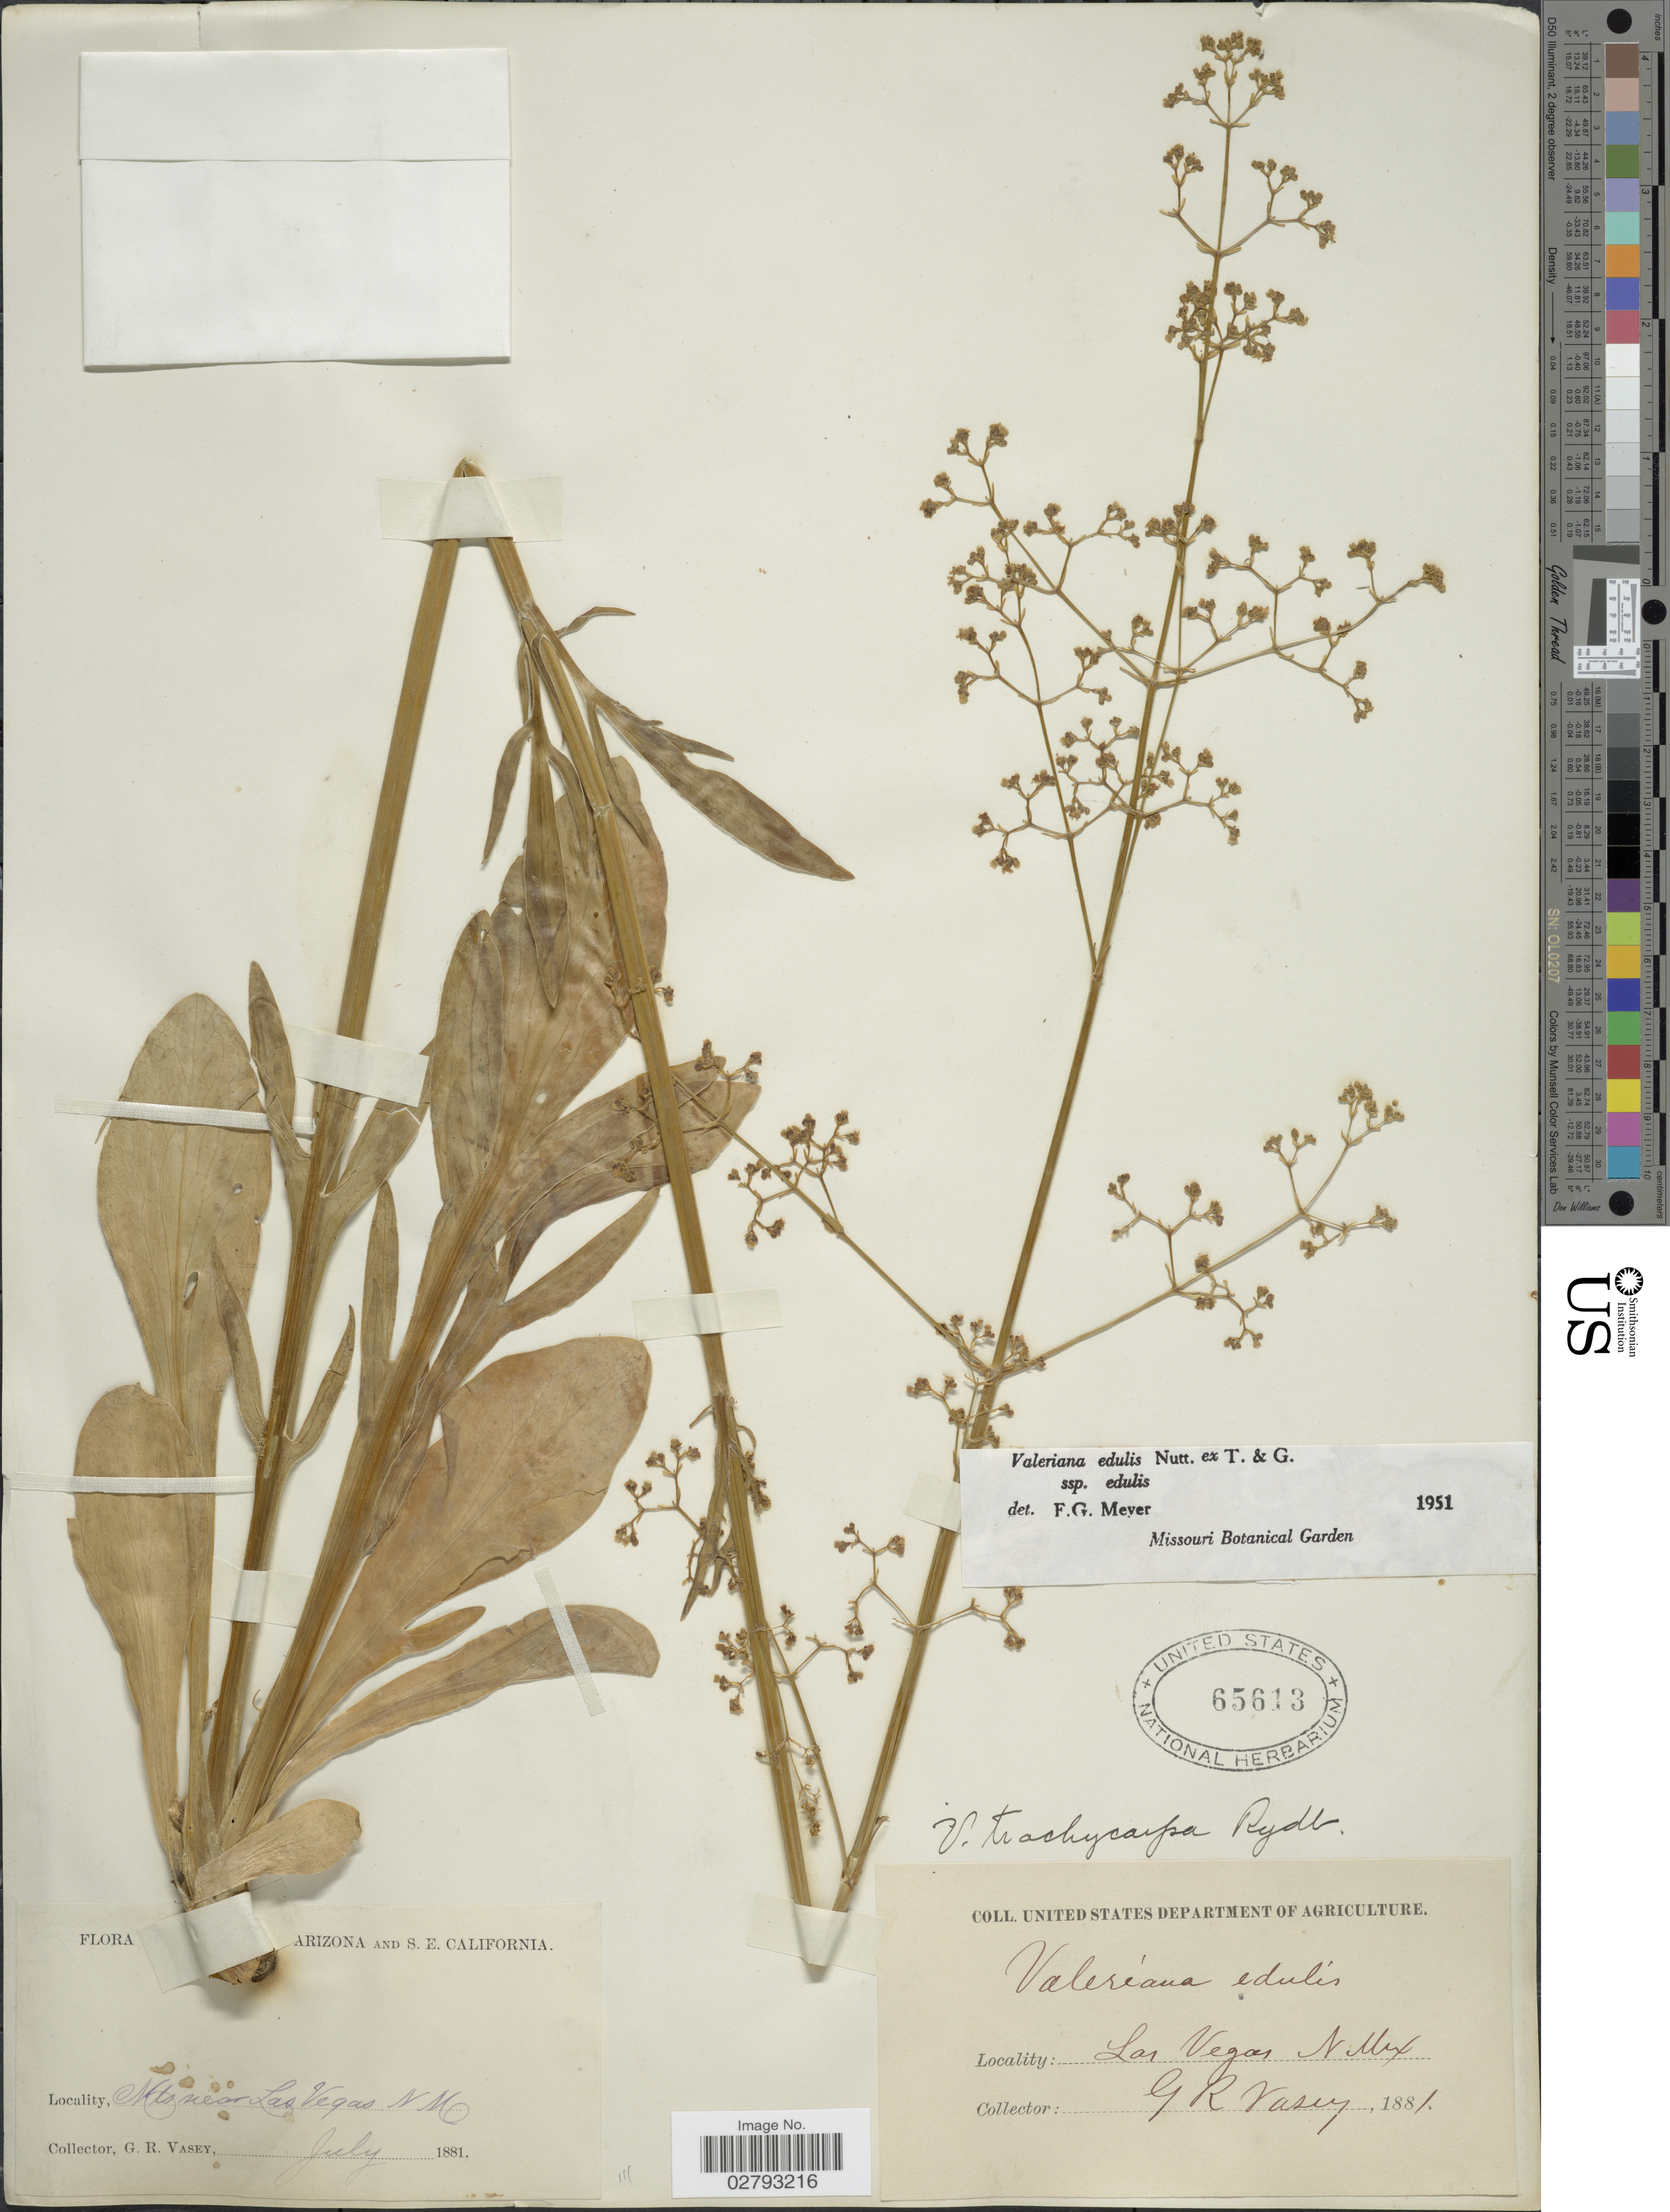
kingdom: Plantae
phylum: Tracheophyta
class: Magnoliopsida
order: Dipsacales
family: Caprifoliaceae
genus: Valeriana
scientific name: Valeriana edulis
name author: Nutt.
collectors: G. R. Vasey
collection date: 1881-07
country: United States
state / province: New Mexico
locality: Mts near Las Vegas.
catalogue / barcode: US 65613